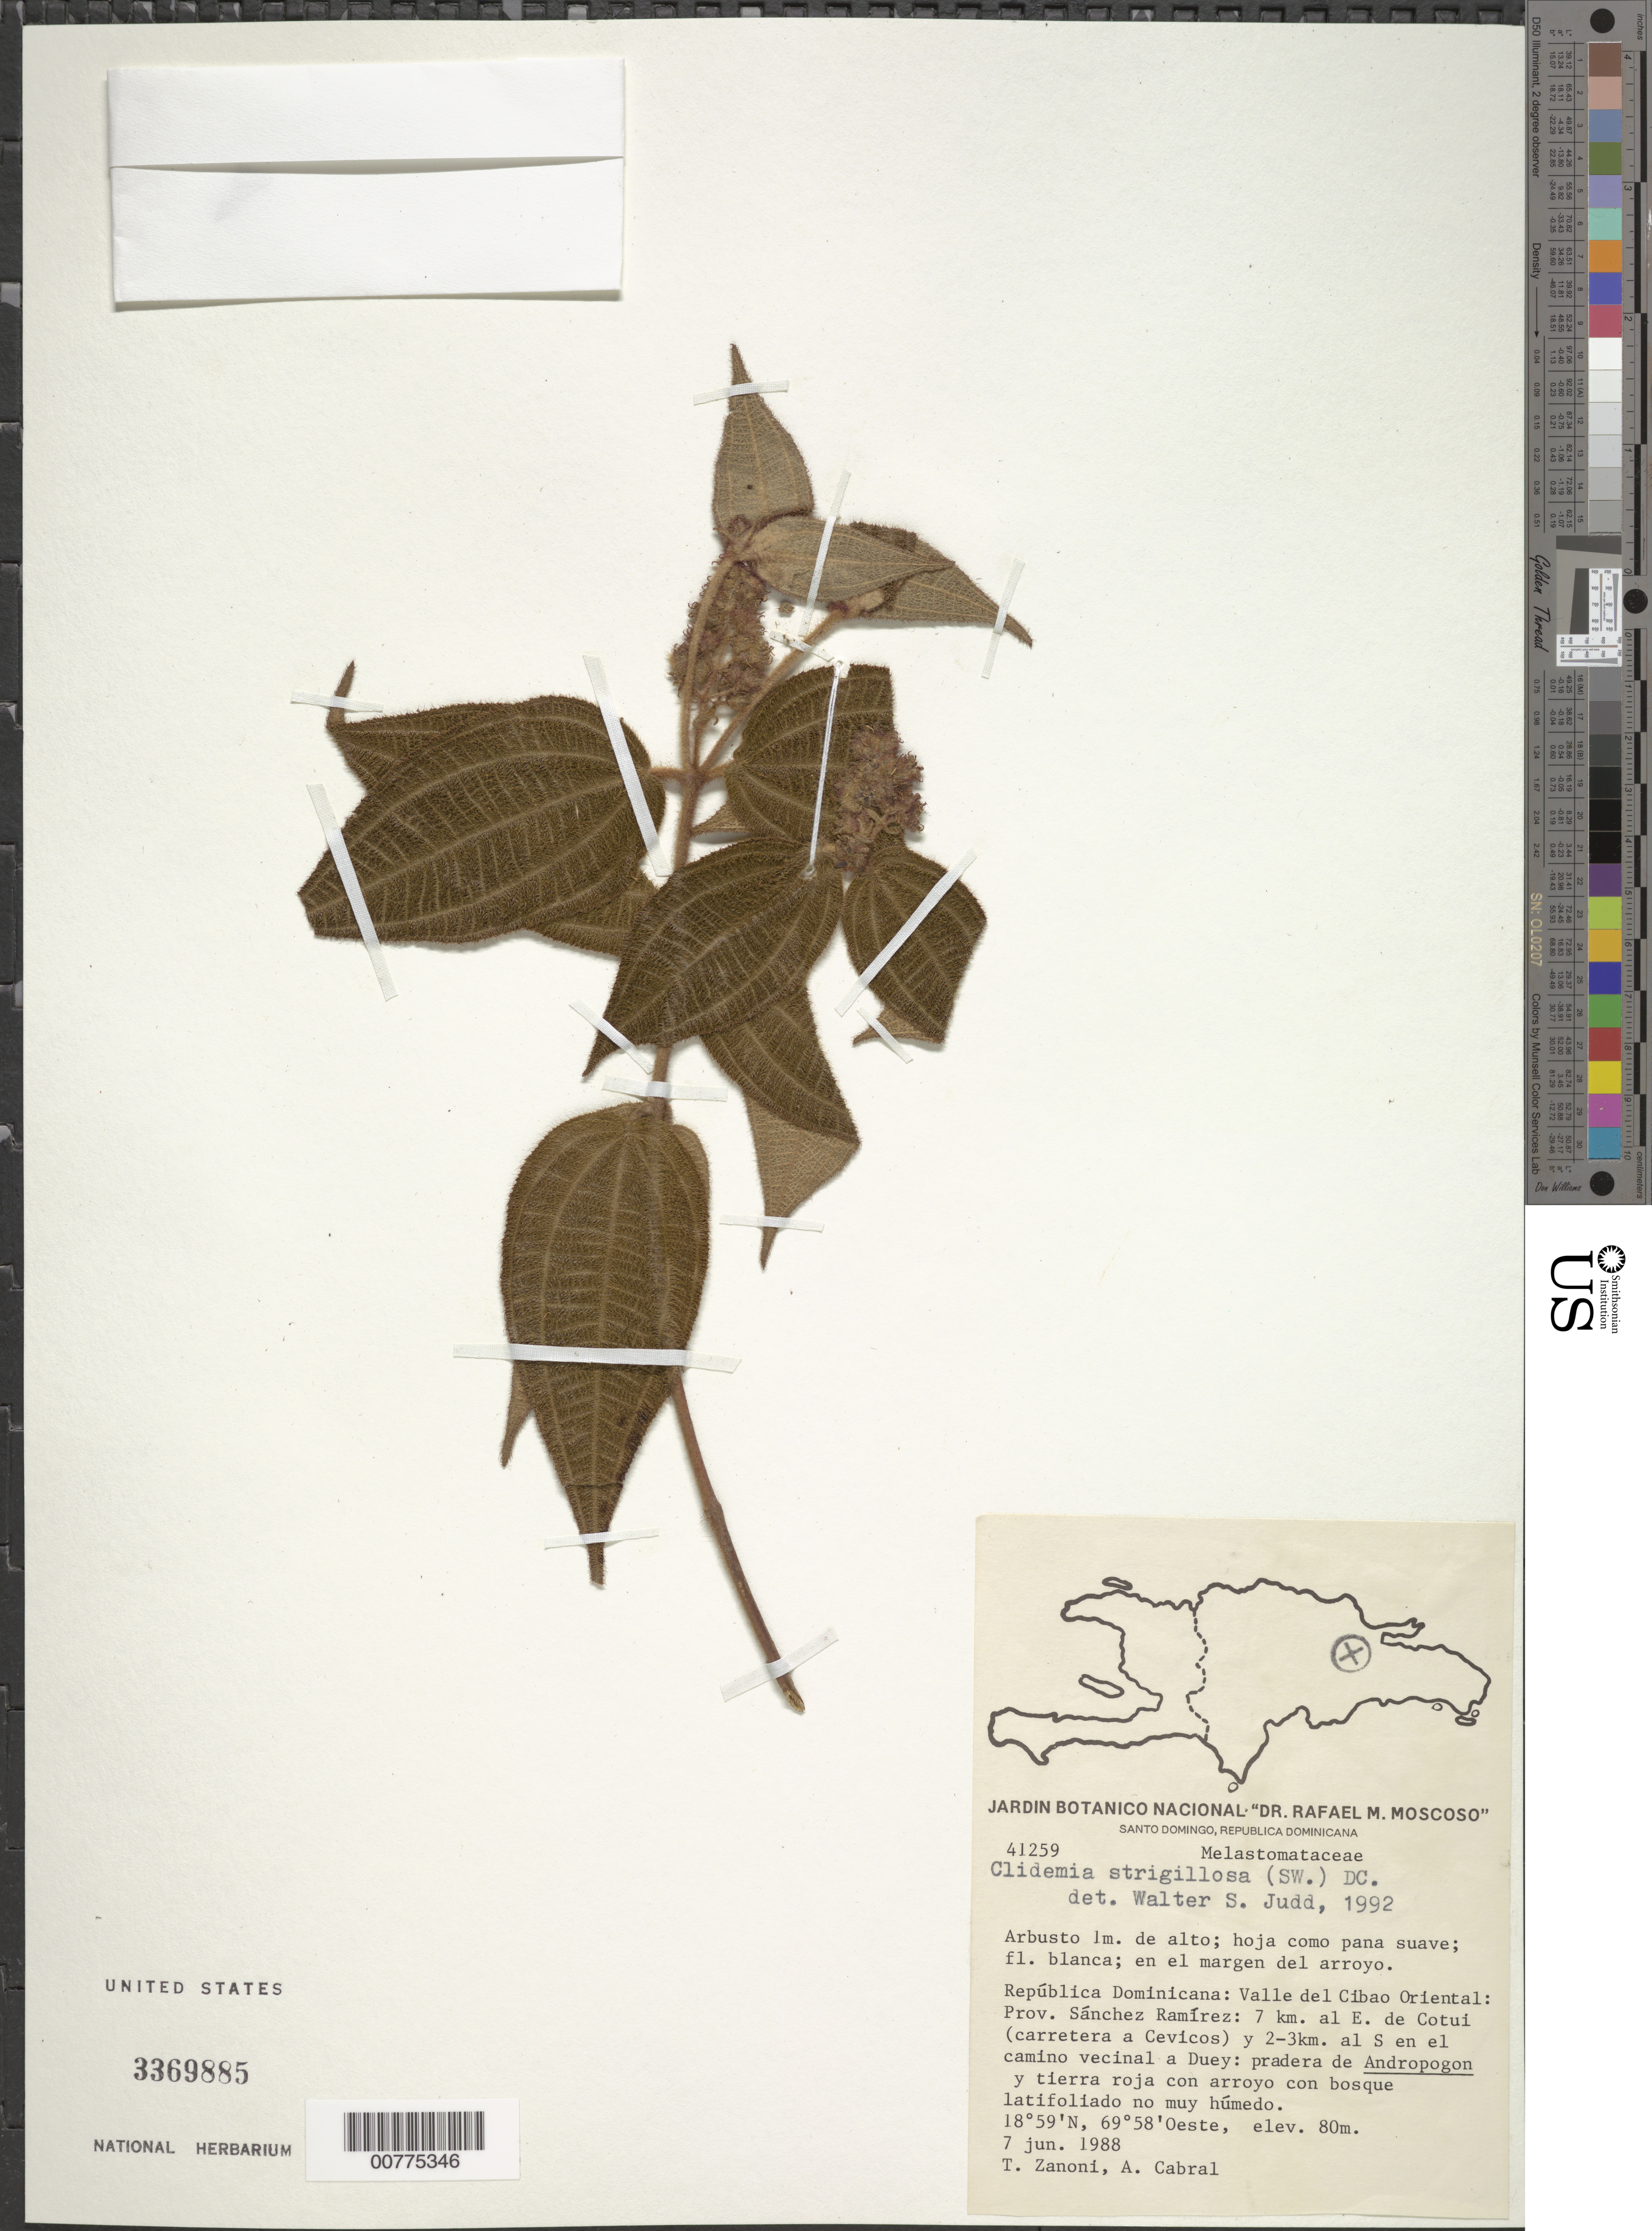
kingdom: Plantae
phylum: Tracheophyta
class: Magnoliopsida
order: Myrtales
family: Melastomataceae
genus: Clidemia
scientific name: Clidemia strigillosa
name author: (Sw.) DC.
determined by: Judd, Walter S.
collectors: T. A. Zanoni & A. Cabral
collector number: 41259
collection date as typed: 07 Jun 1988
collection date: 1988-06-07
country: Dominican Republic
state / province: Sanchez Ramirez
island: Hispaniola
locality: Oriental Cibao valley, 7 km E of Cotui (way to Cevicos) and 2-3 km S of country road to Duey.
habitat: In banks of stream; prairie or meadow of Andropogon, red ground with stream with broadleaf forest not too humid.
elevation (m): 80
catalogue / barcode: US 3369885